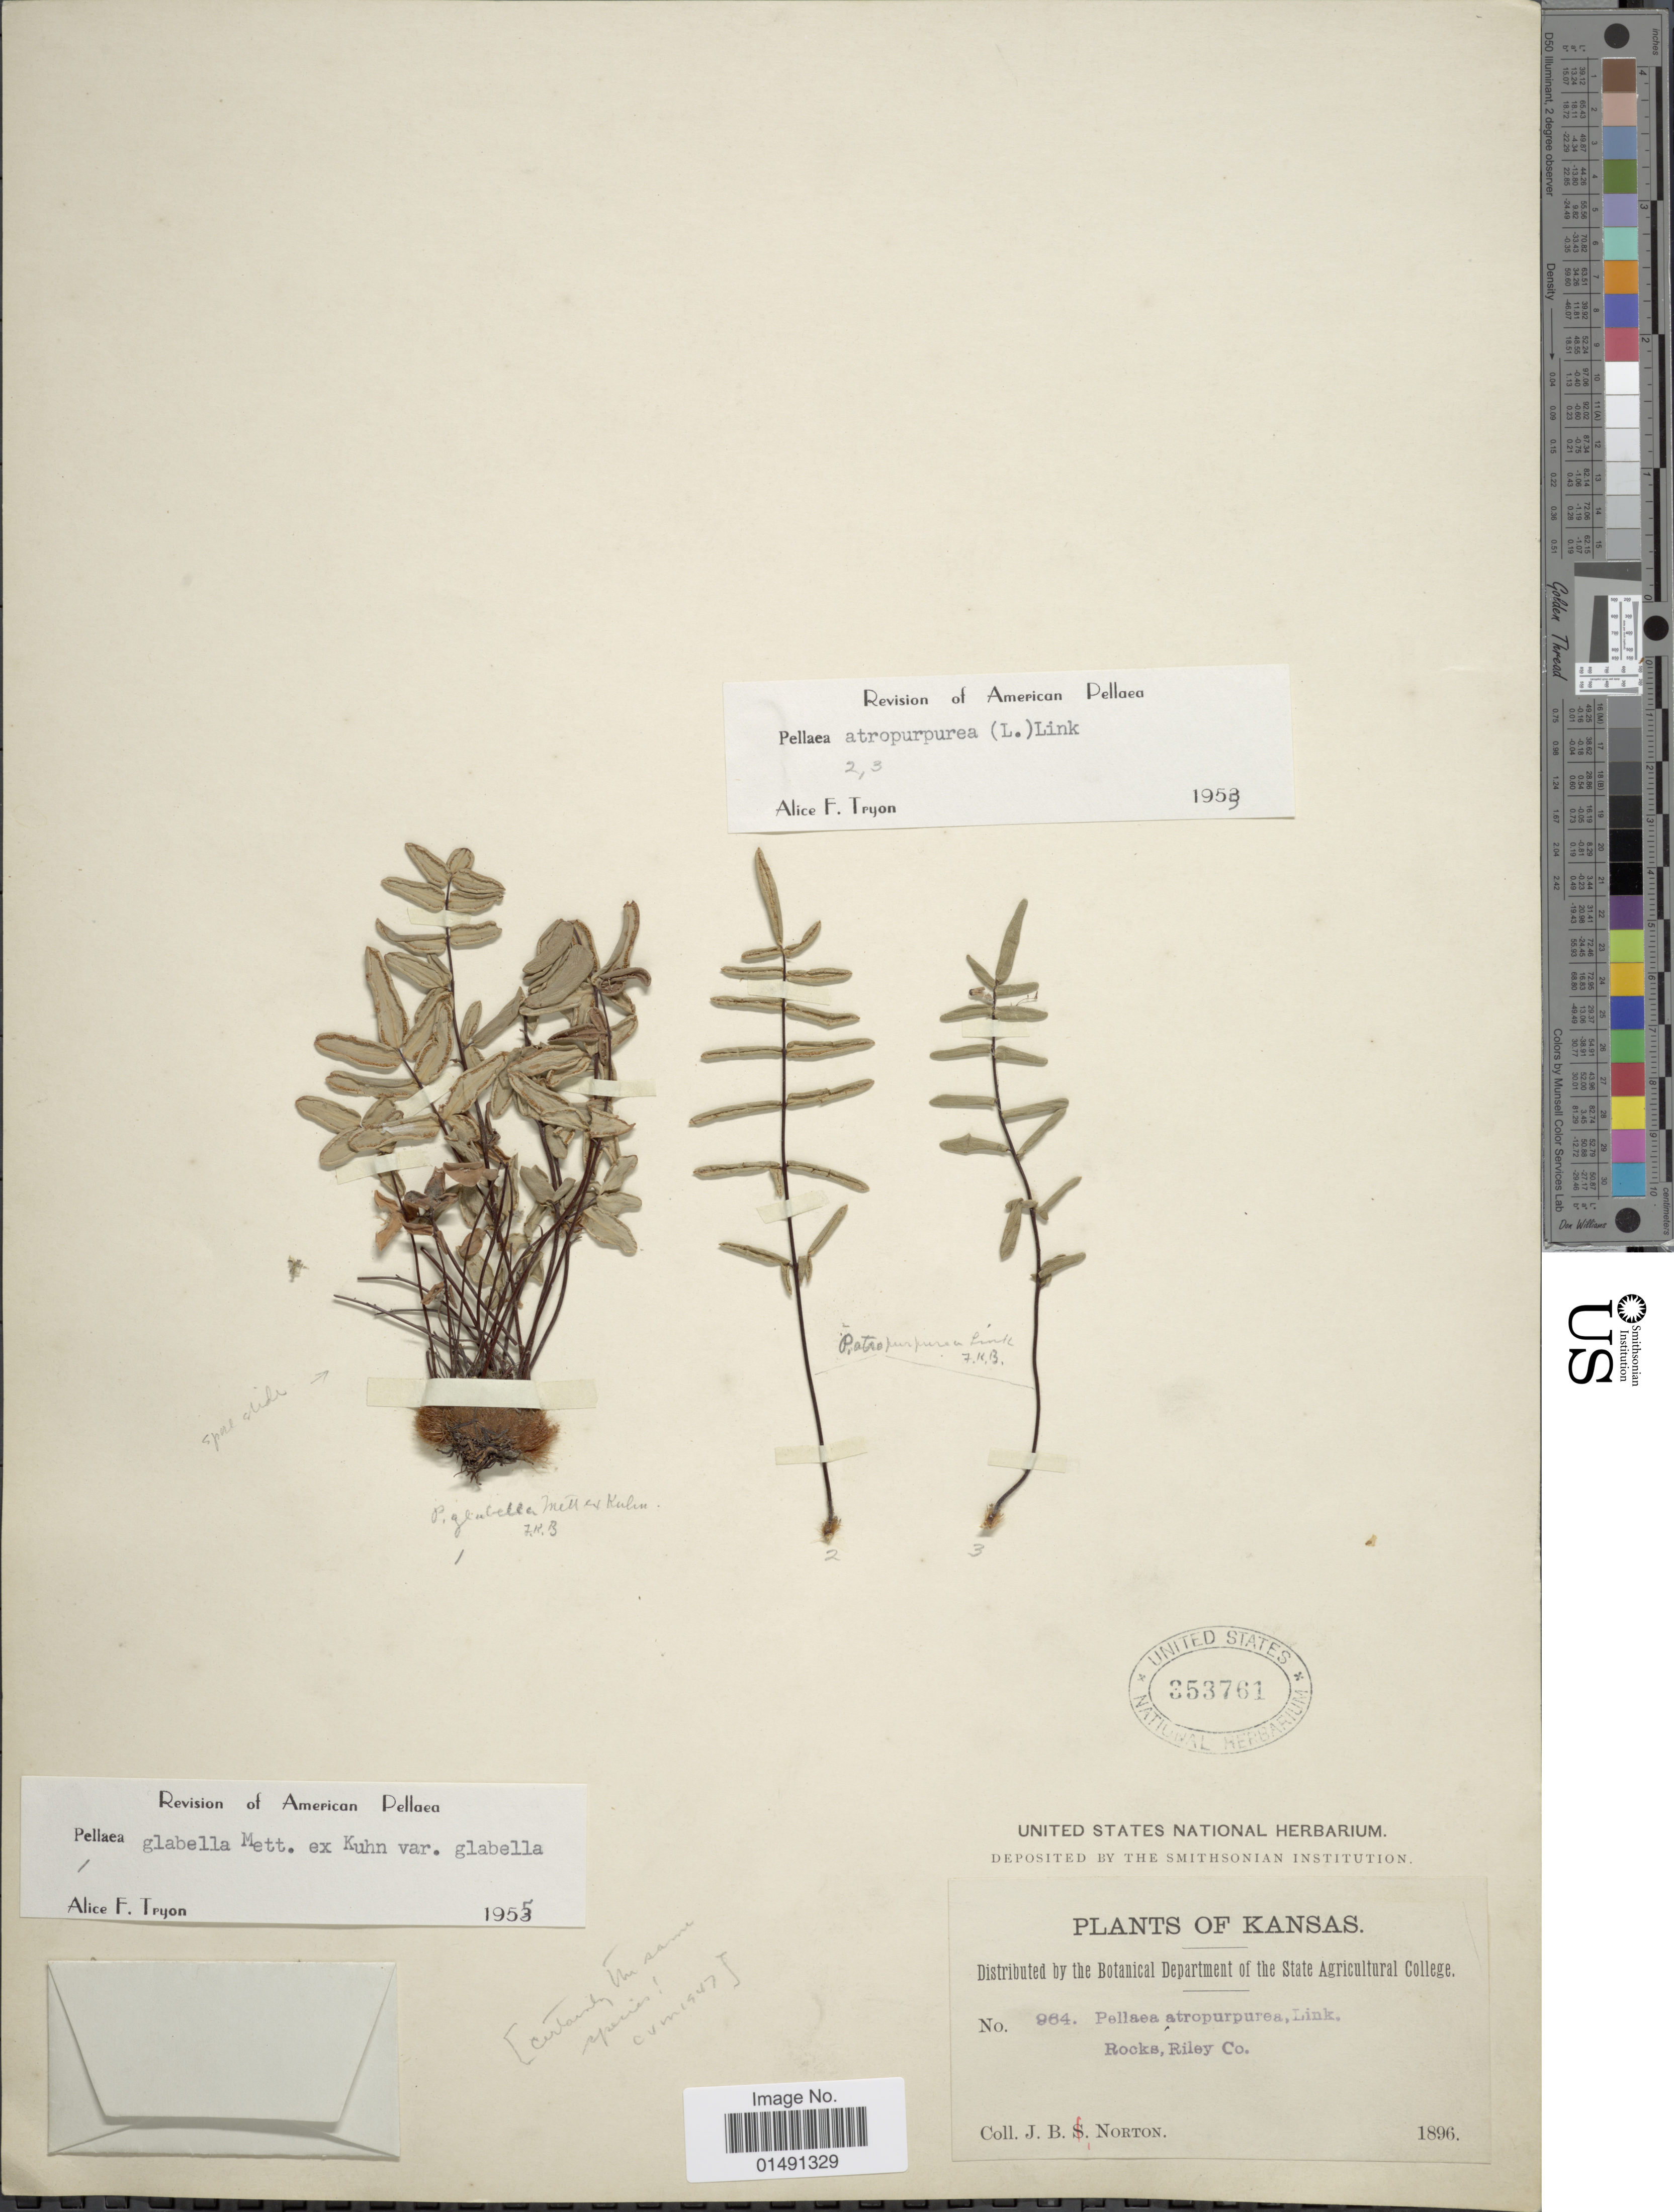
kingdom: Plantae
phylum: Tracheophyta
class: Polypodiopsida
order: Polypodiales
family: Pteridaceae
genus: Pellaea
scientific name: Pellaea glabella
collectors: J. B. Norton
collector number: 964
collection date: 1896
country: United States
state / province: Kansas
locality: Rocks, Riley Co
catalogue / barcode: US 353761